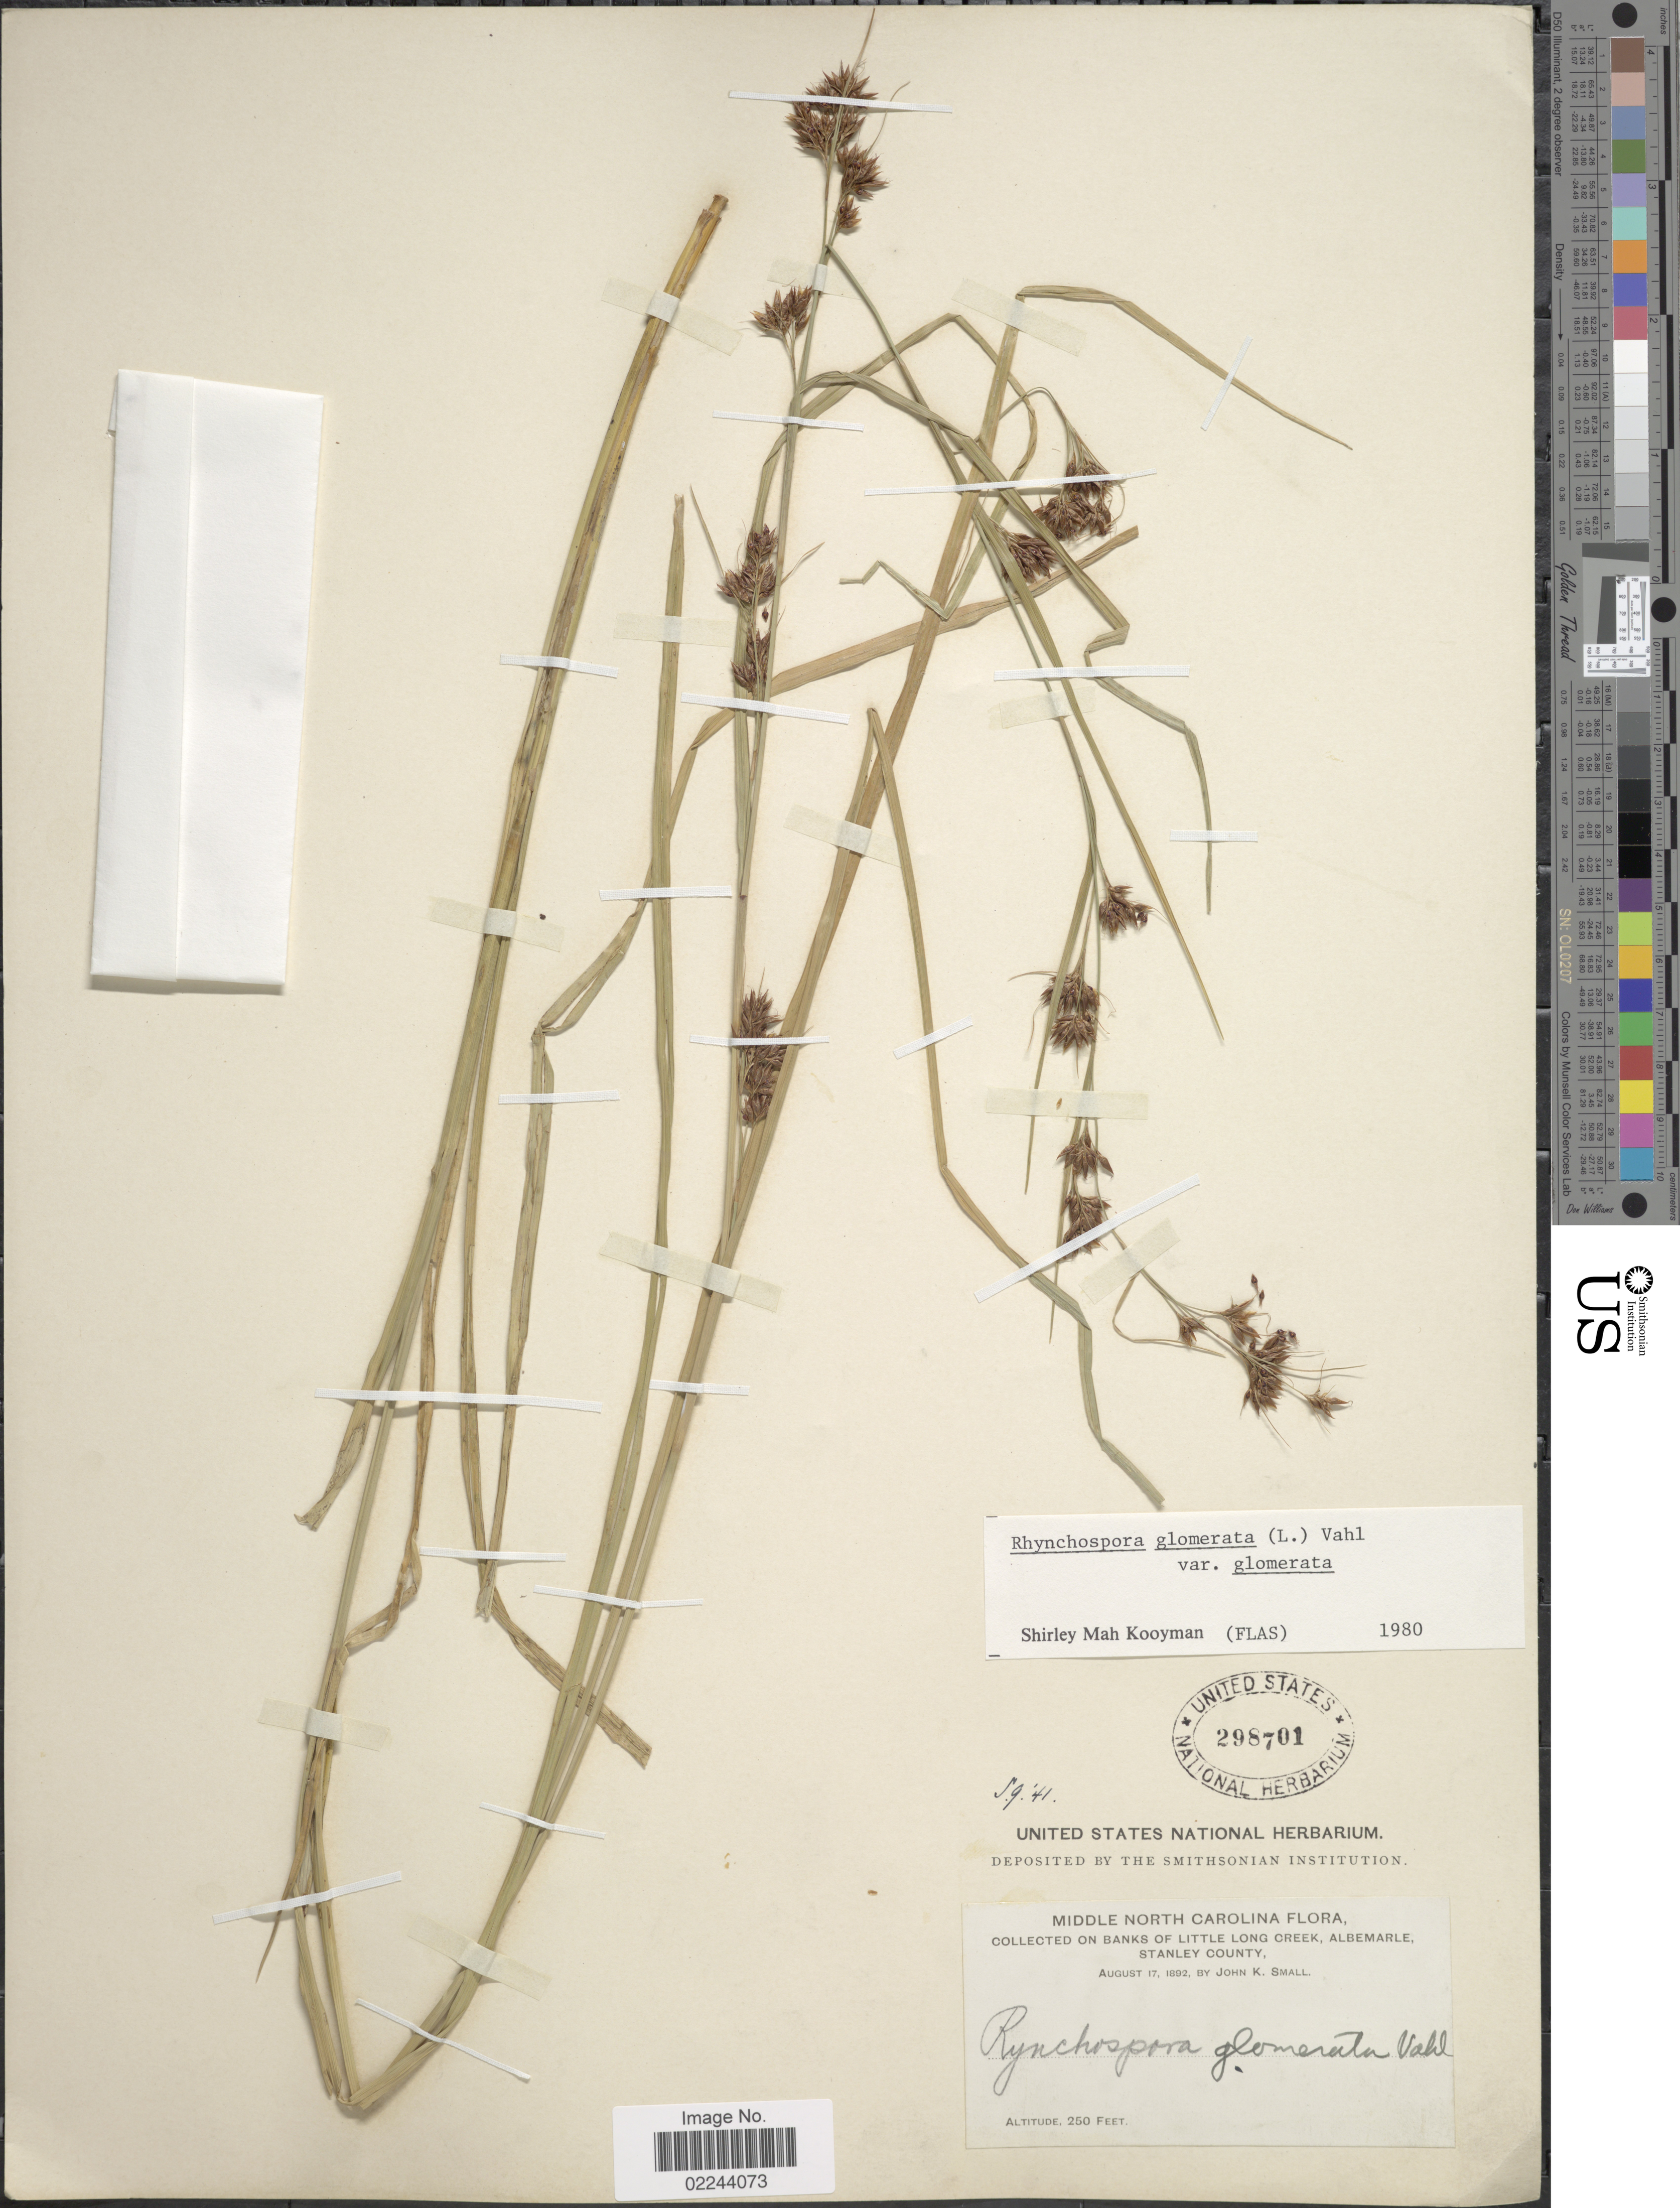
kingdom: Plantae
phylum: Tracheophyta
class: Liliopsida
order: Poales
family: Cyperaceae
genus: Rhynchospora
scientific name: Rhynchospora glomerata var. glomerata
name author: (L.) Vahl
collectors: J. K. Small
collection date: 1892-08-17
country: United States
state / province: North Carolina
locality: Middle North Carolina, Banks of Long Creek, Albemarle, Stanley County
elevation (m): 76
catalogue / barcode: US 298701